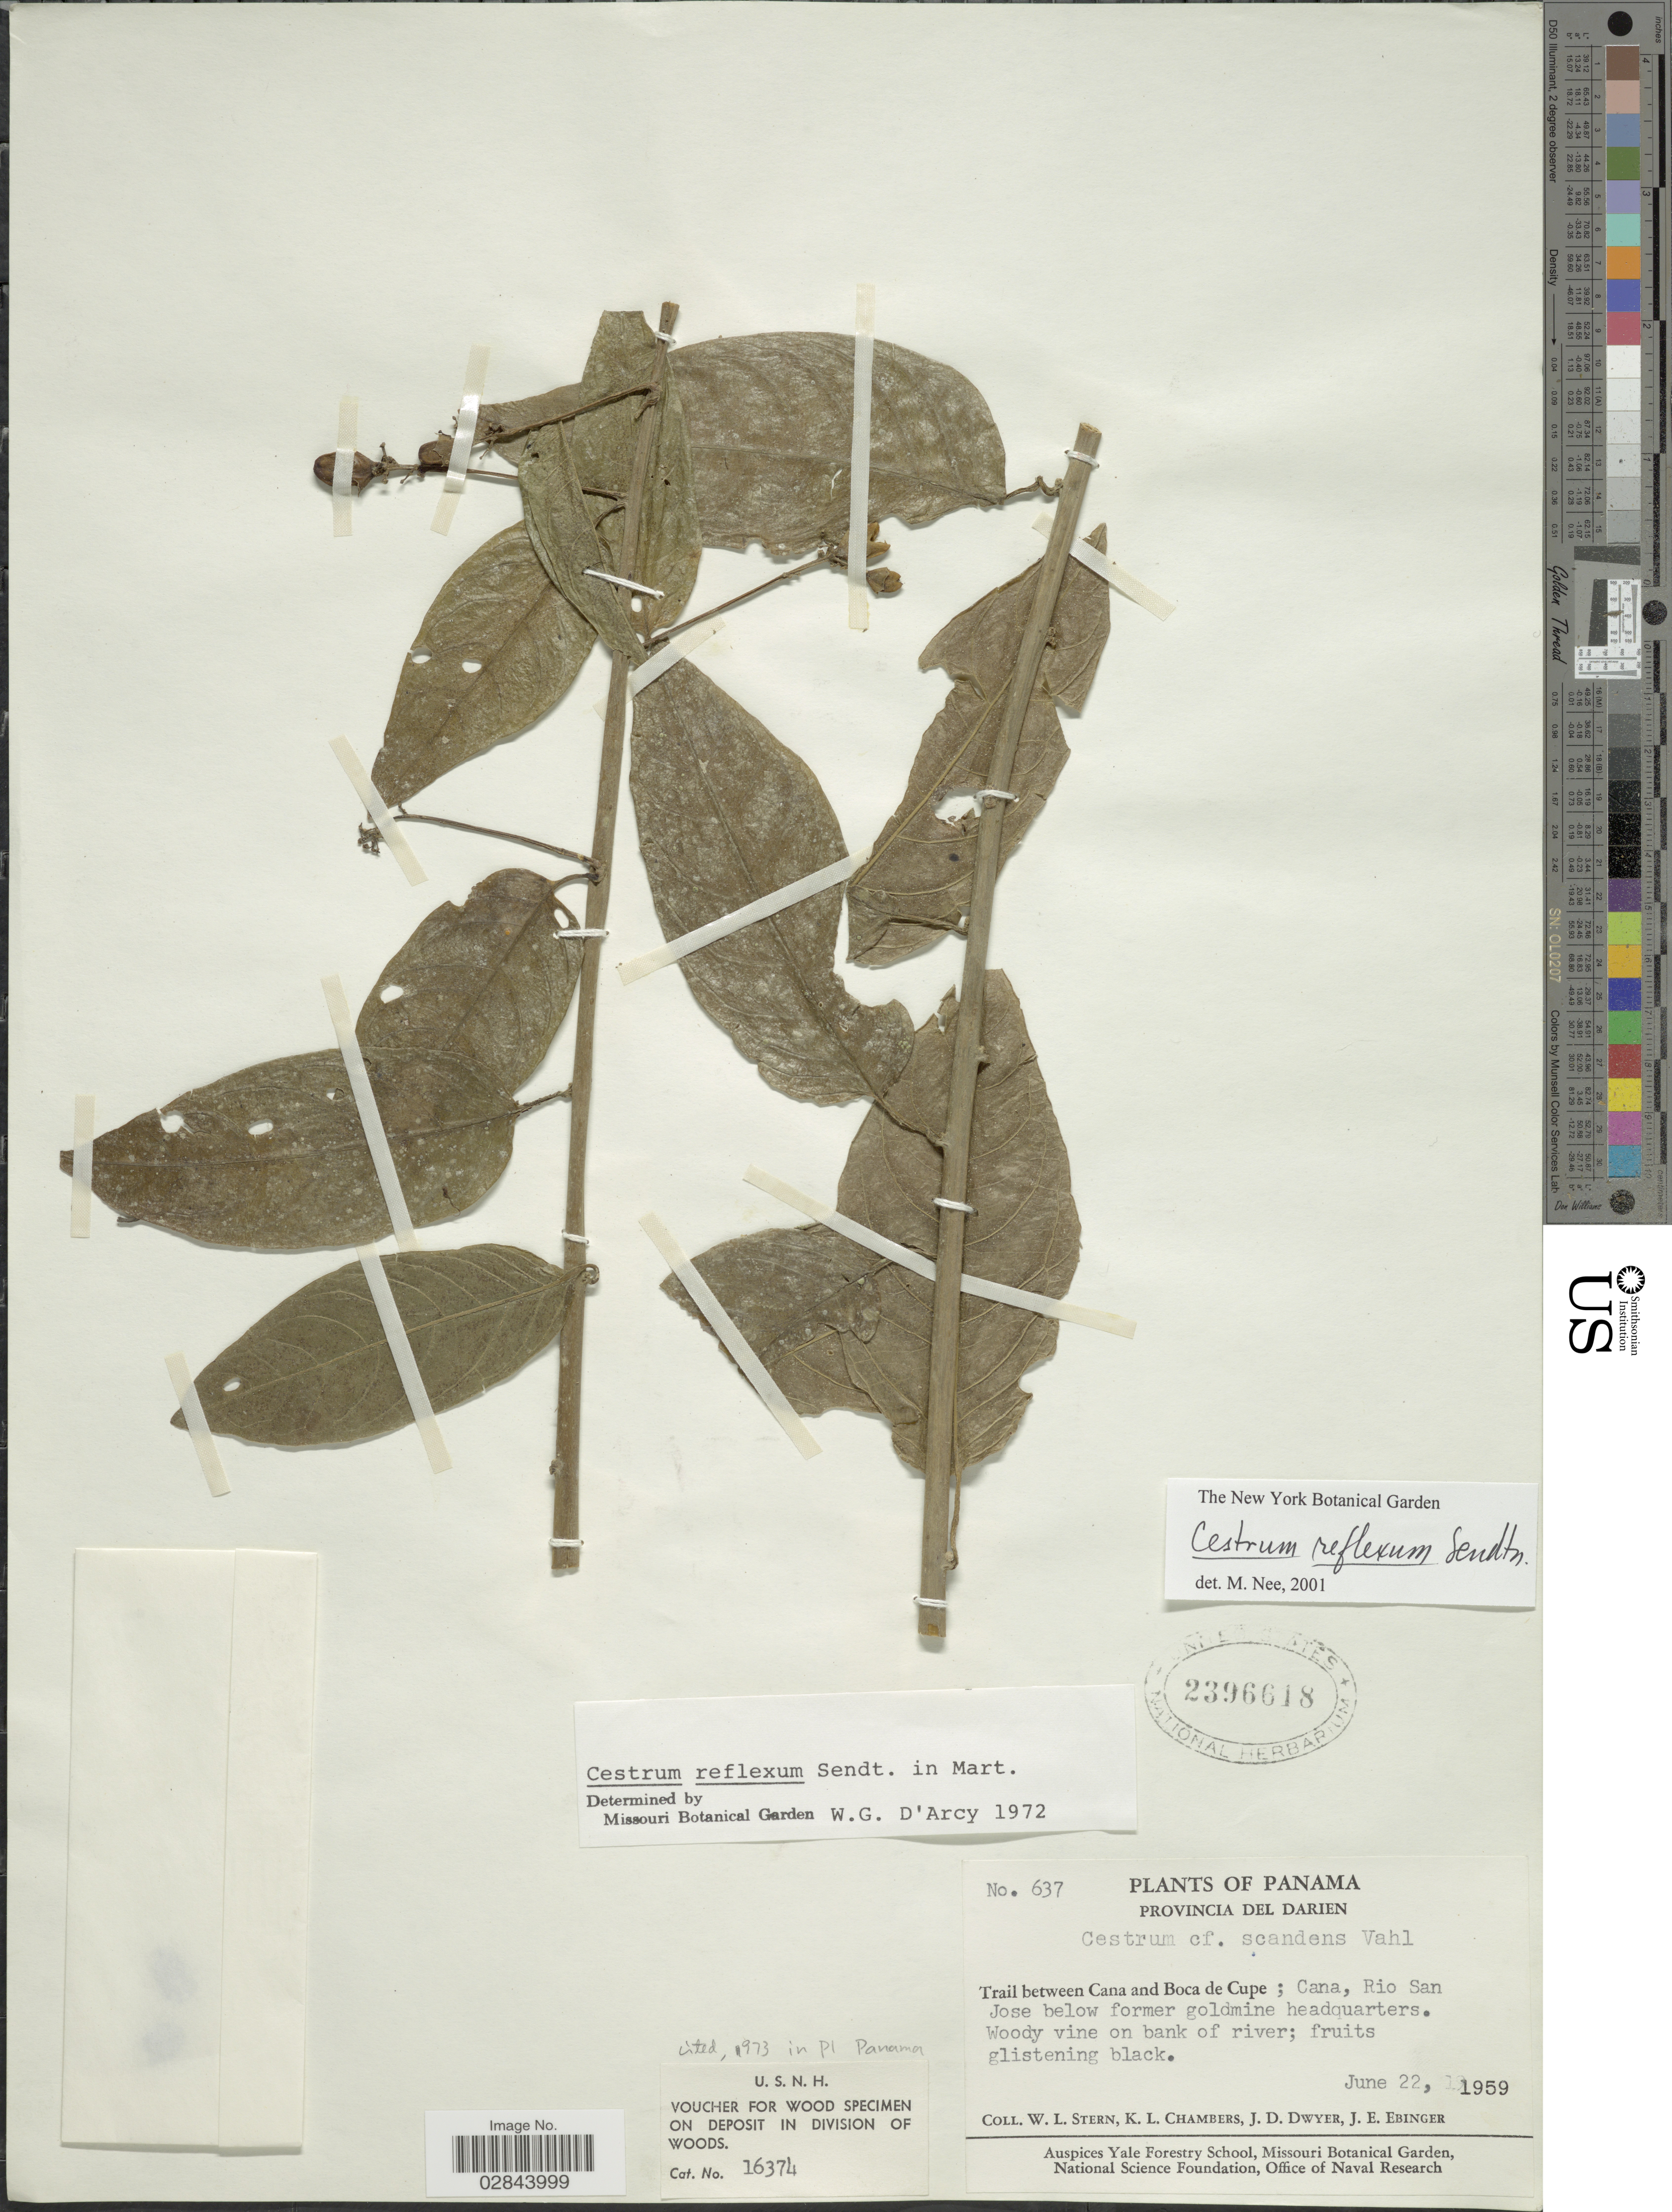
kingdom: Plantae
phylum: Tracheophyta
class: Magnoliopsida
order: Solanales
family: Solanaceae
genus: Cestrum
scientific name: Cestrum reflexum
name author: Sendtn.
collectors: W. L. Stern, K. Chambers, J. D. Dwyer & J. Ebinger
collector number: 637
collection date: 1959-06-22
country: Panama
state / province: Darién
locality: Trail between Cana and Boca de Cupe; Cana, Rio San Jose below former goldmine headquarters.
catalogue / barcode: US 2396618